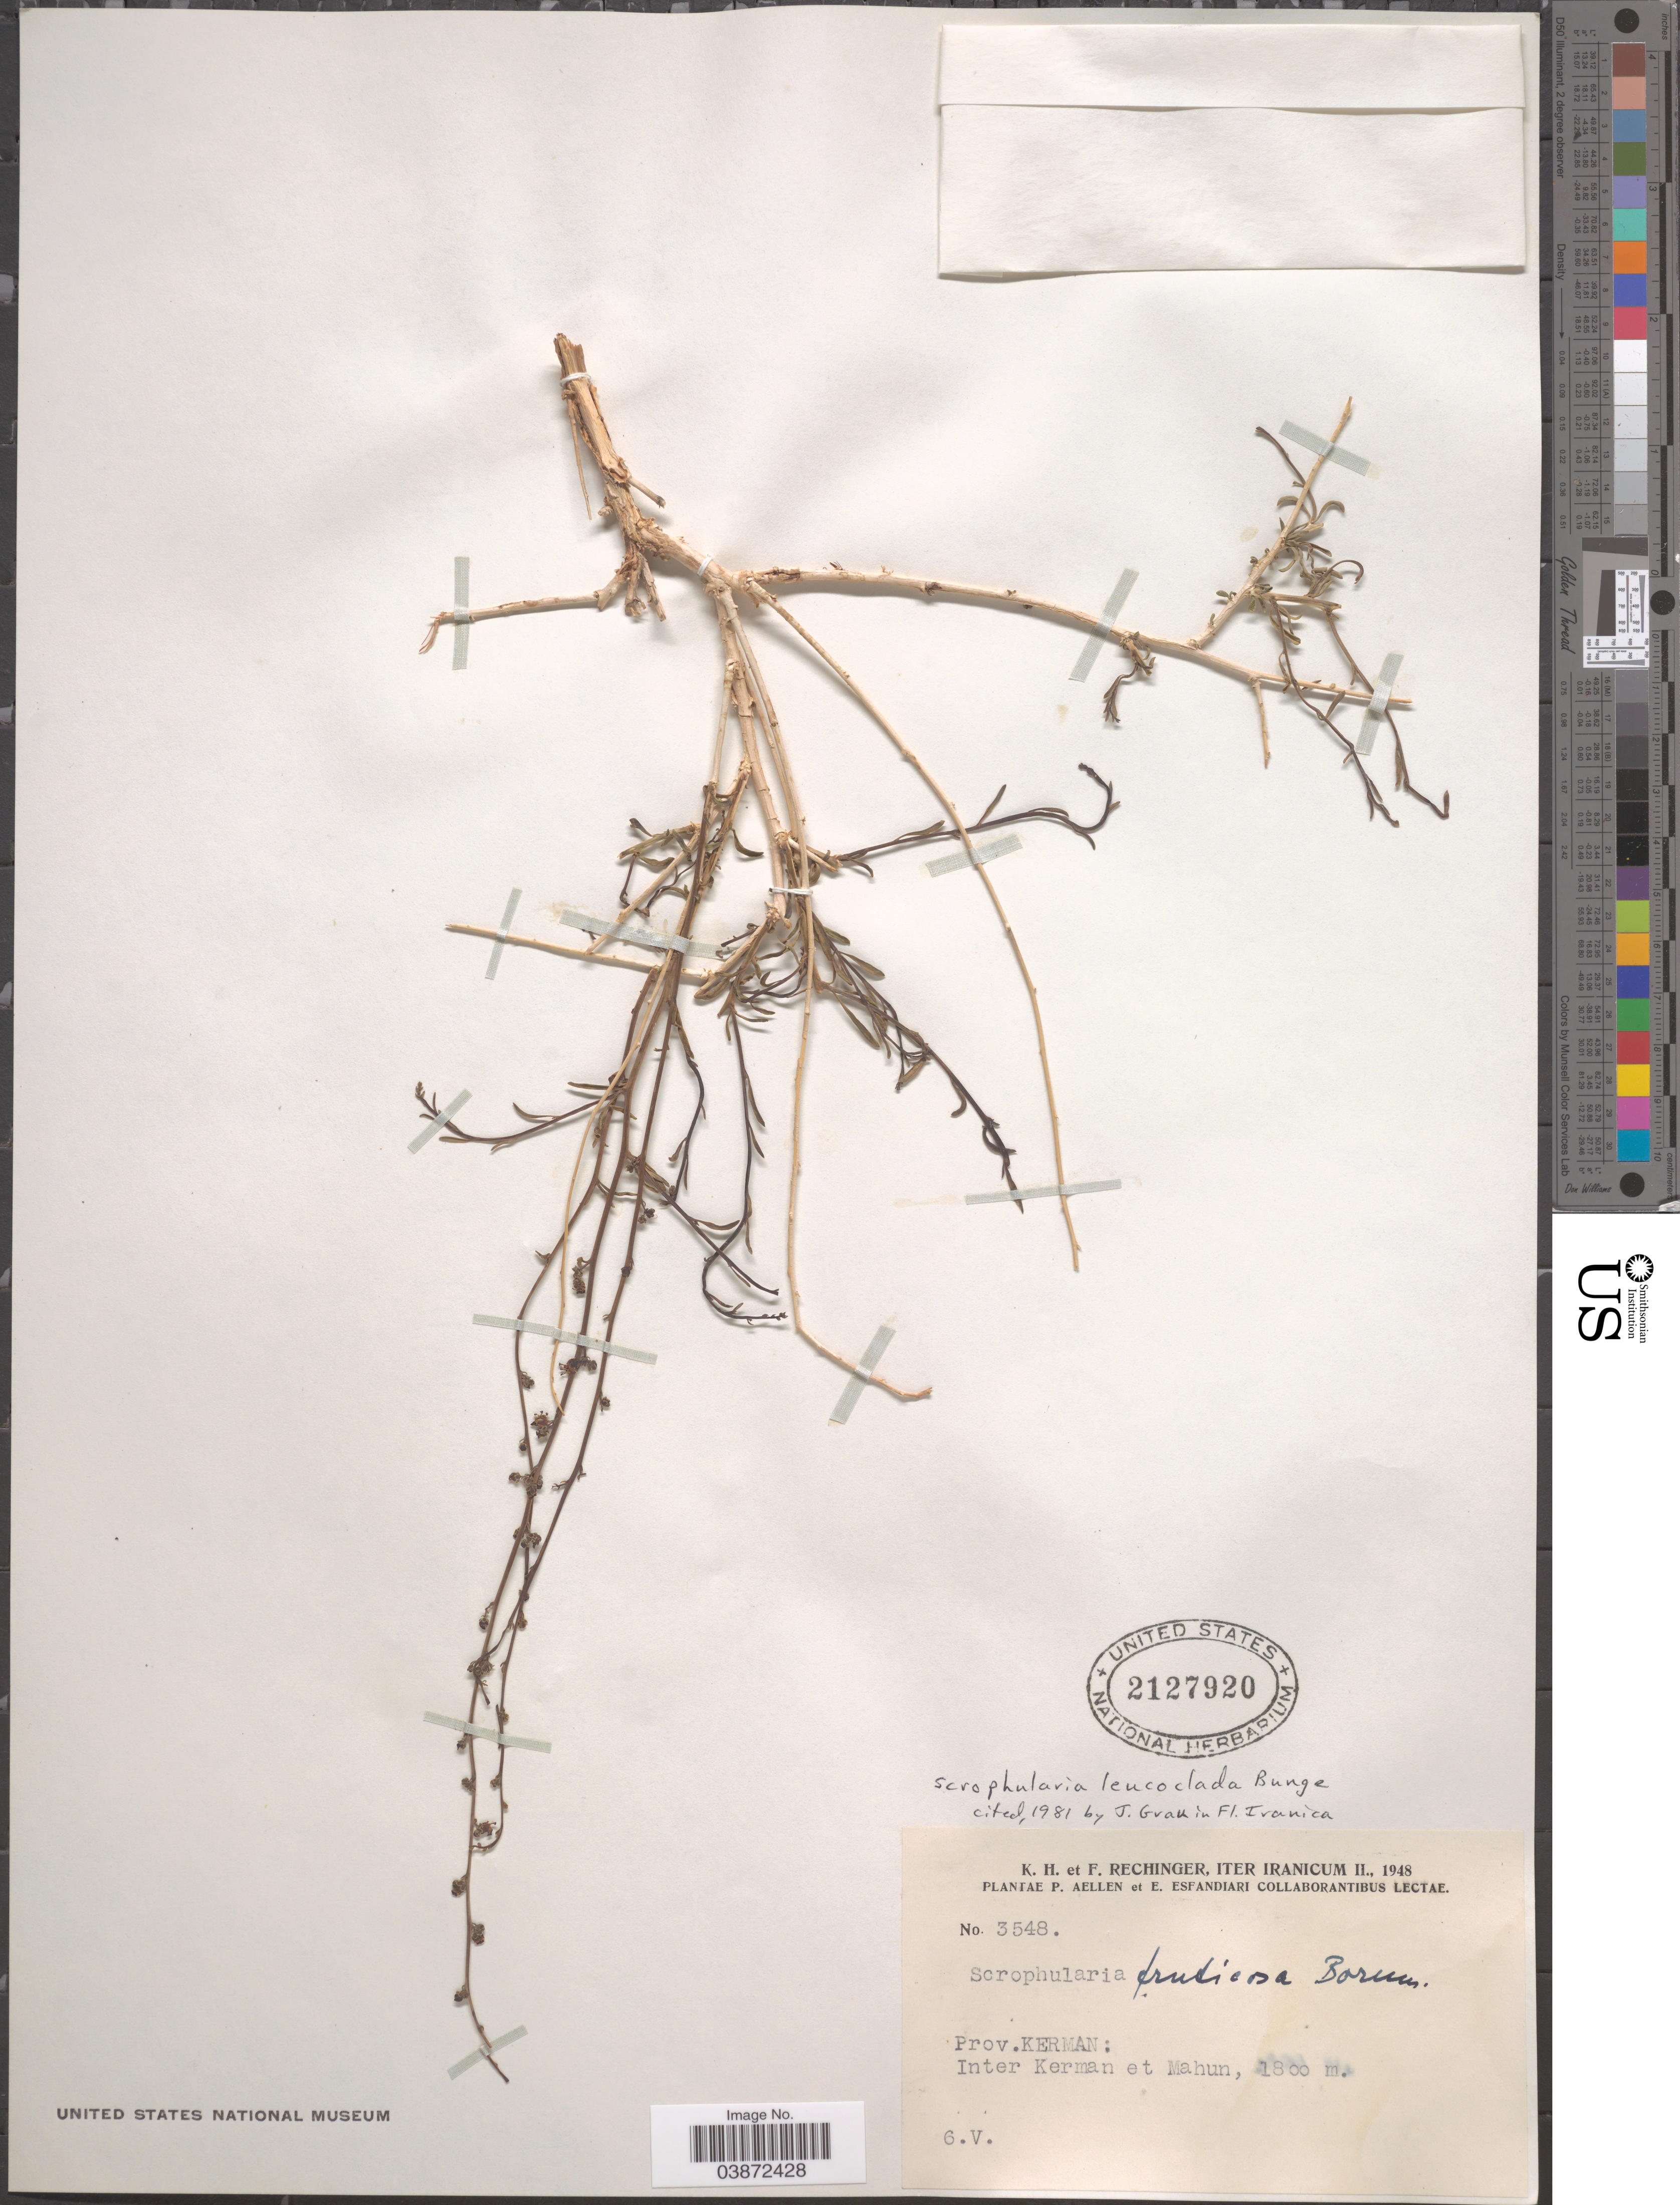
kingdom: Plantae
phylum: Tracheophyta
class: Magnoliopsida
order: Lamiales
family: Scrophulariaceae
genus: Scrophularia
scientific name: Scrophularia leucoclada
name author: Bunge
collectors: K. H. Rechinger & F. Rechinger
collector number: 3548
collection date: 1948-05-06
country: Iran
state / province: Kerman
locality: Inter Kerman et Mahun.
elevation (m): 1800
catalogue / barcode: US 2127920